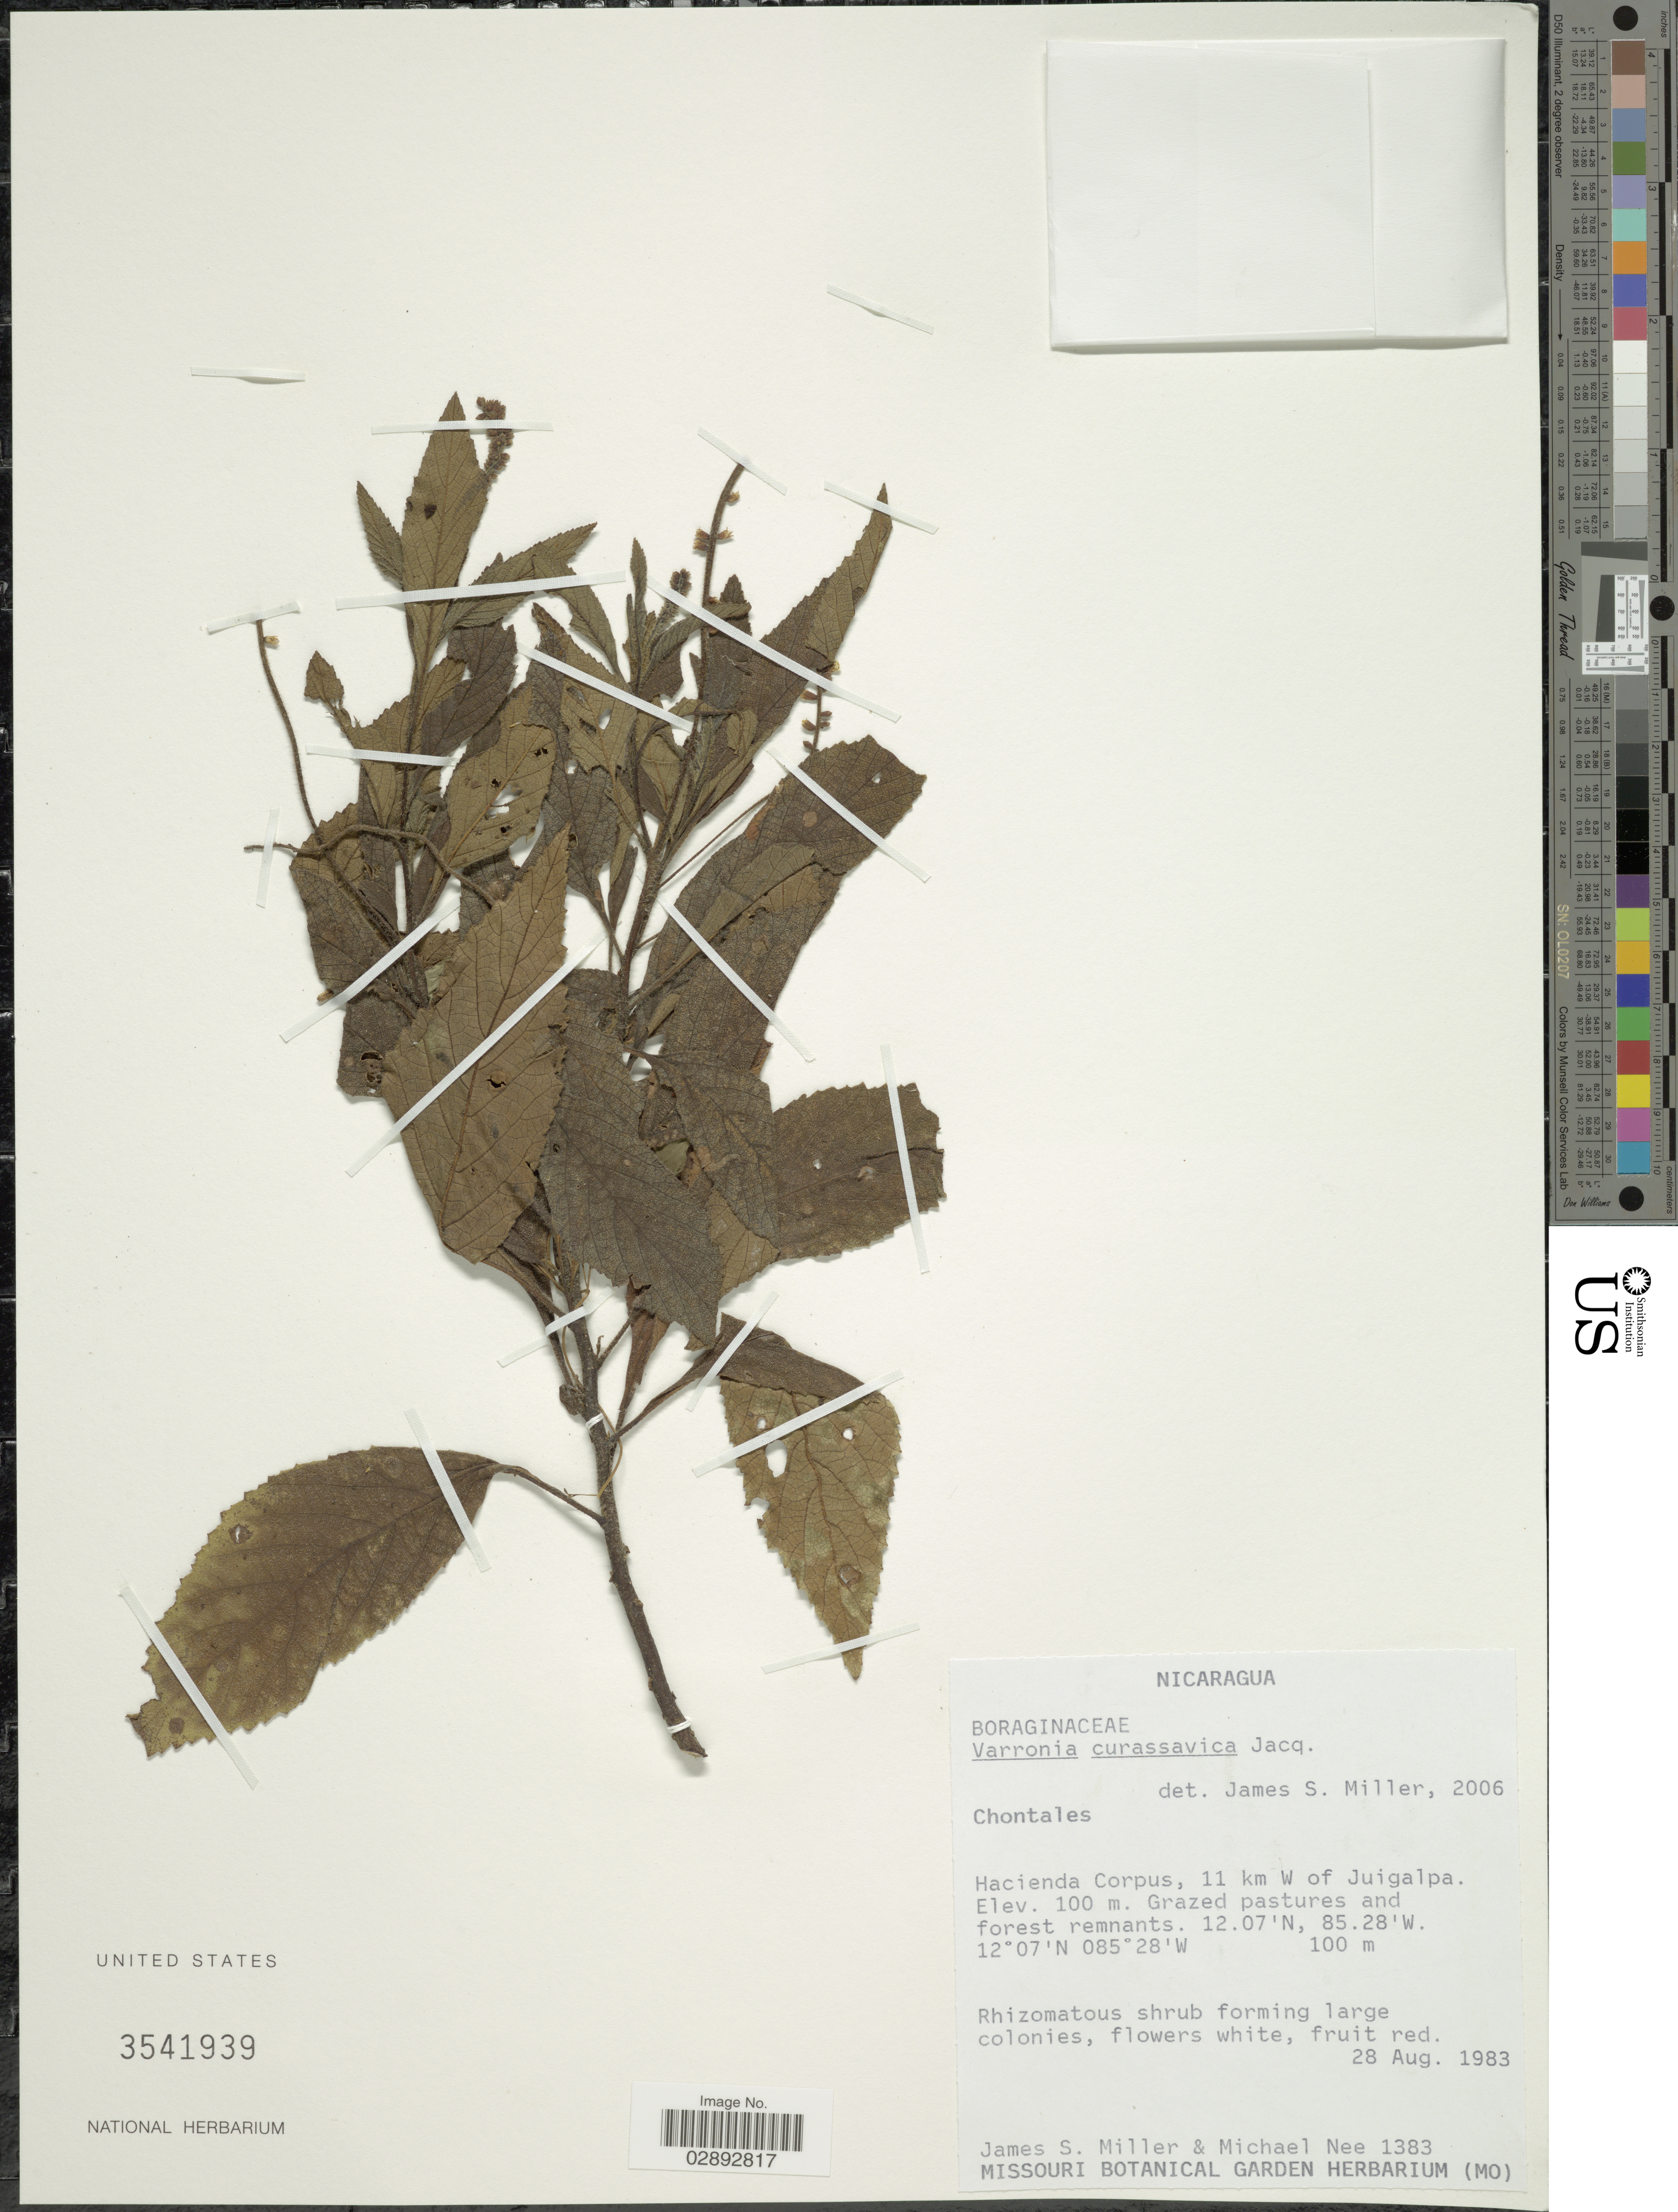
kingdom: Plantae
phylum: Tracheophyta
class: Magnoliopsida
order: Boraginales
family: Cordiaceae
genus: Varronia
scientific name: Varronia curassavica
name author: Jacq.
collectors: J. S. Miller & M. Nee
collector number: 1383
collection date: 1983-08-28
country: Nicaragua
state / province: Chontales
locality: Chontales. Hacienda Corpus, 11 km W of Juigalpa.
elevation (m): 100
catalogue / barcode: US 3541939